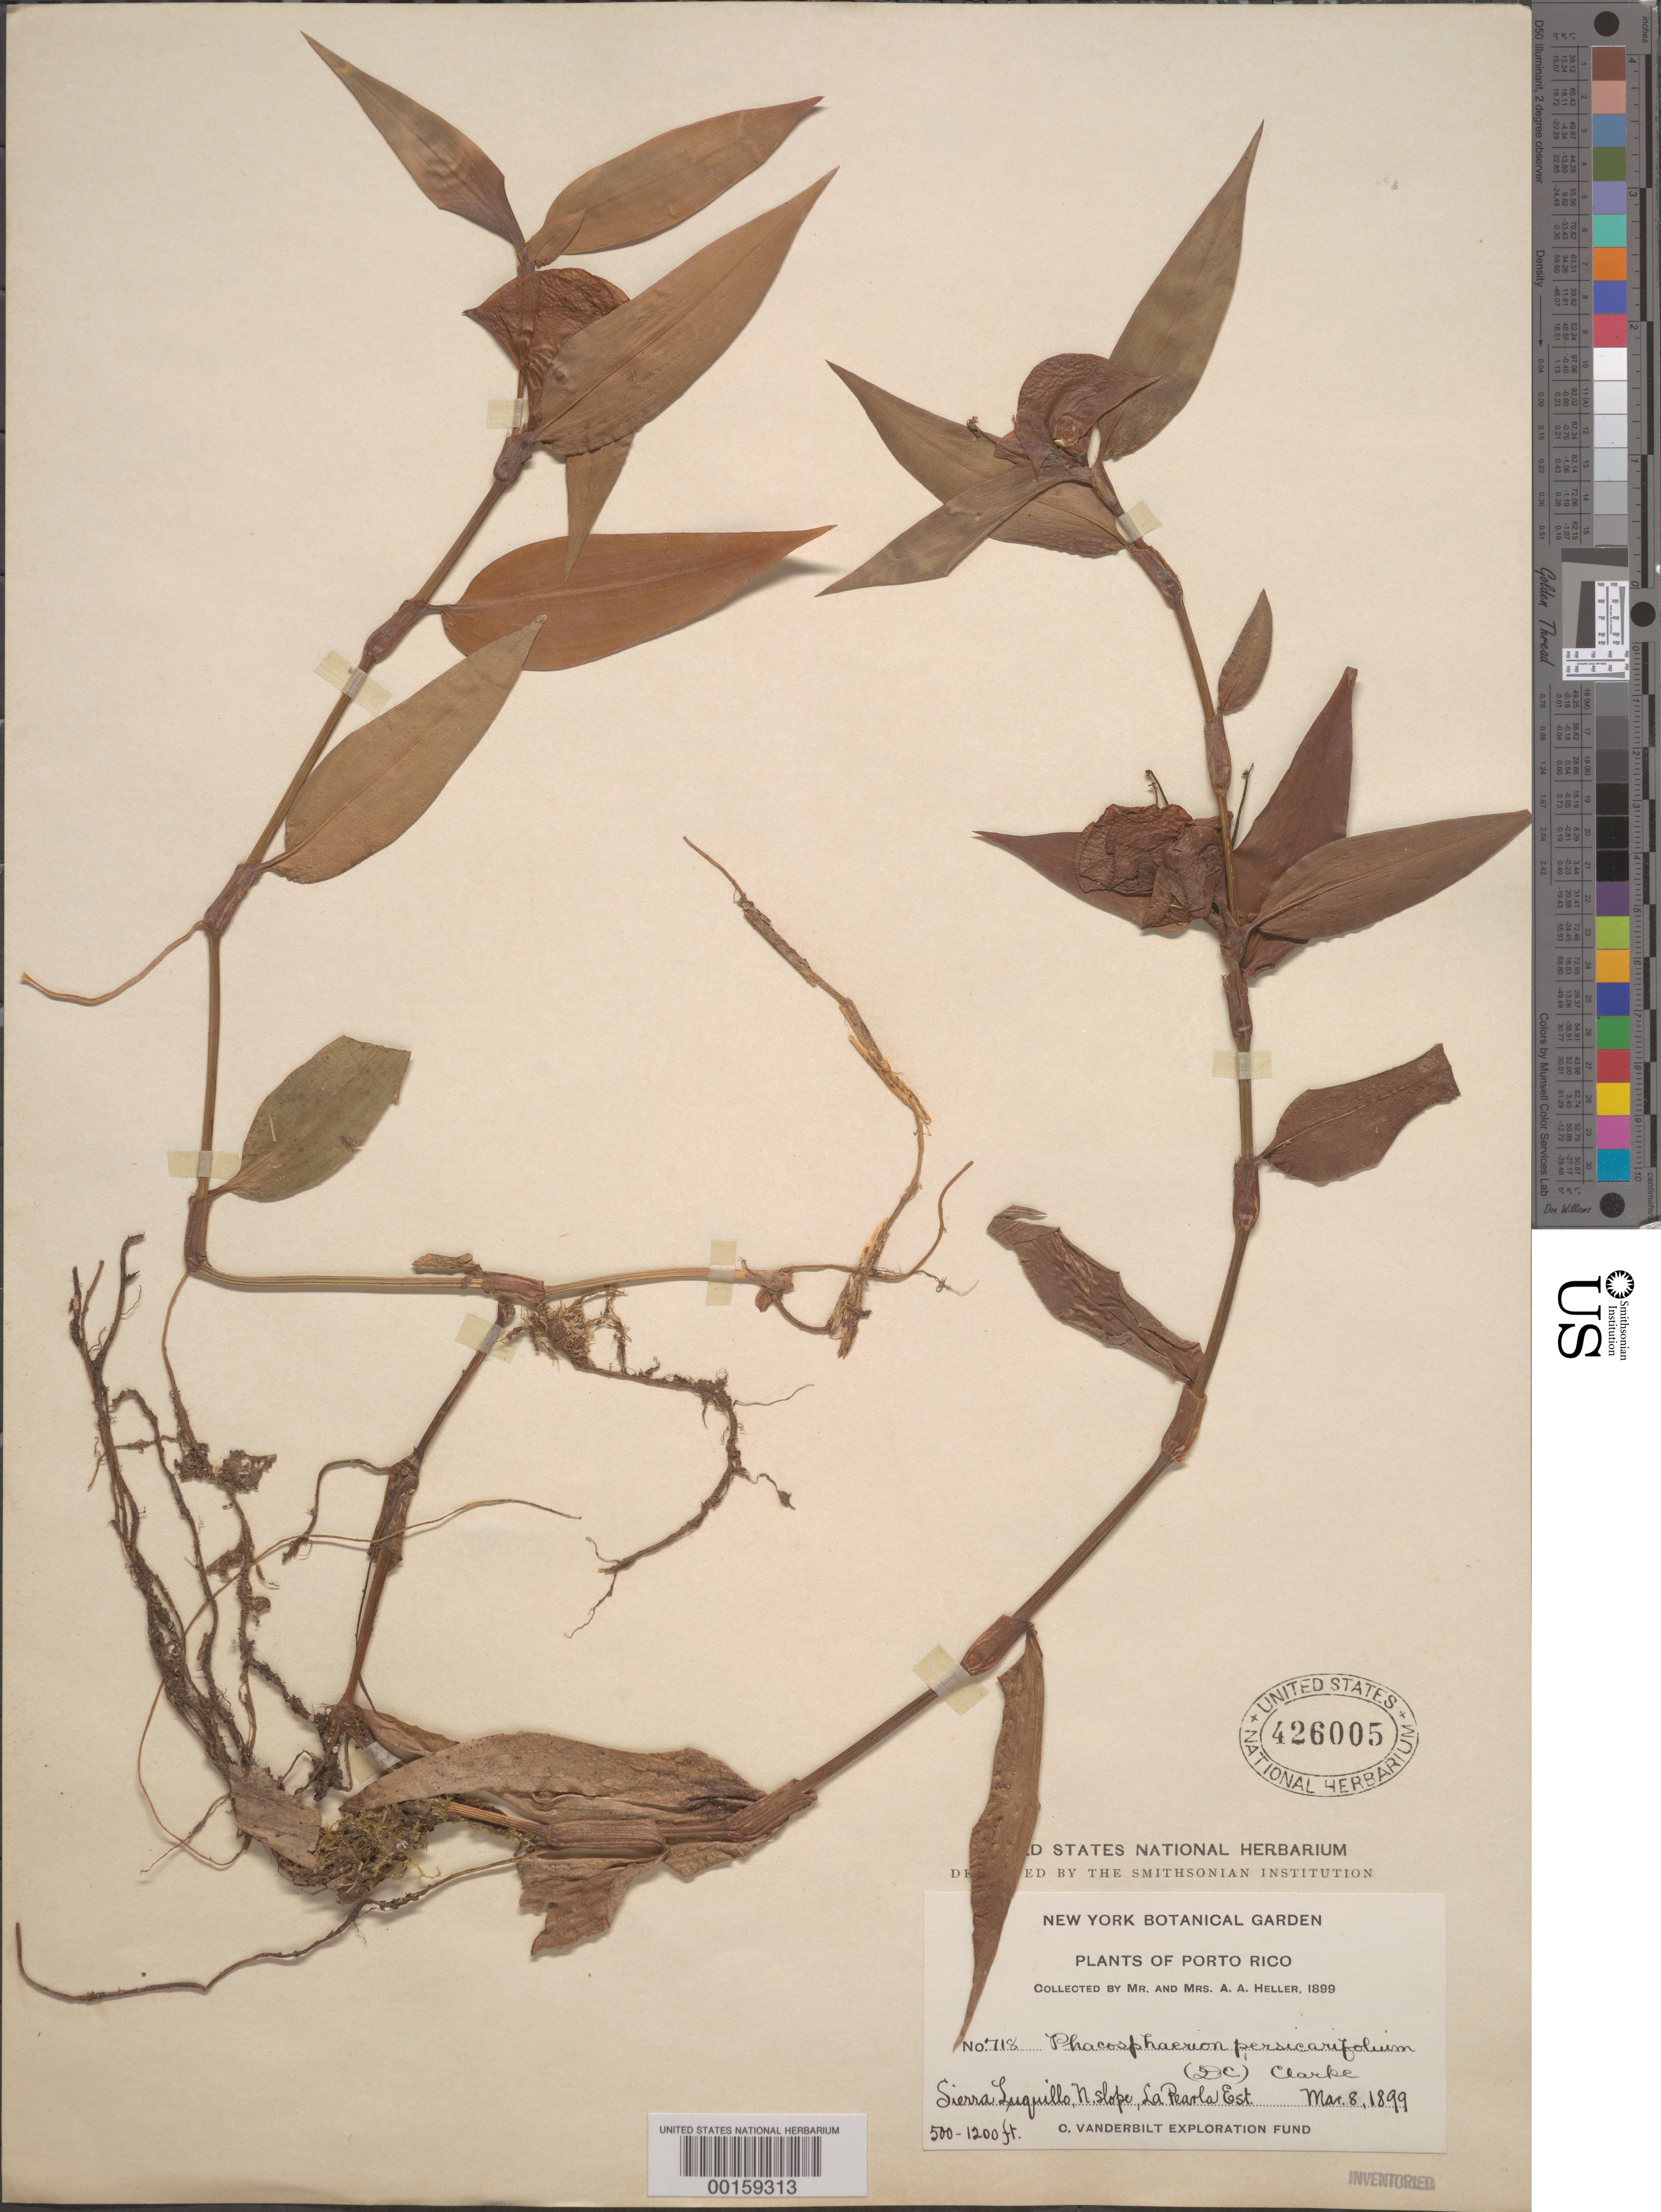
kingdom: Plantae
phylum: Tracheophyta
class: Liliopsida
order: Commelinales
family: Commelinaceae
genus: Commelina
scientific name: Commelina rufipes var. glabrata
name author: (D.R. Hunt) Faden & D.R. Hunt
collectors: A. A. Heller & G. H. Heller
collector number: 718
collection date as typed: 08 Mar 1899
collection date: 1899-03-08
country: Puerto Rico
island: Greater Antilles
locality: Sierra luquillo, n slope, la perla est.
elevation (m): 153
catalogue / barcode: US 426005